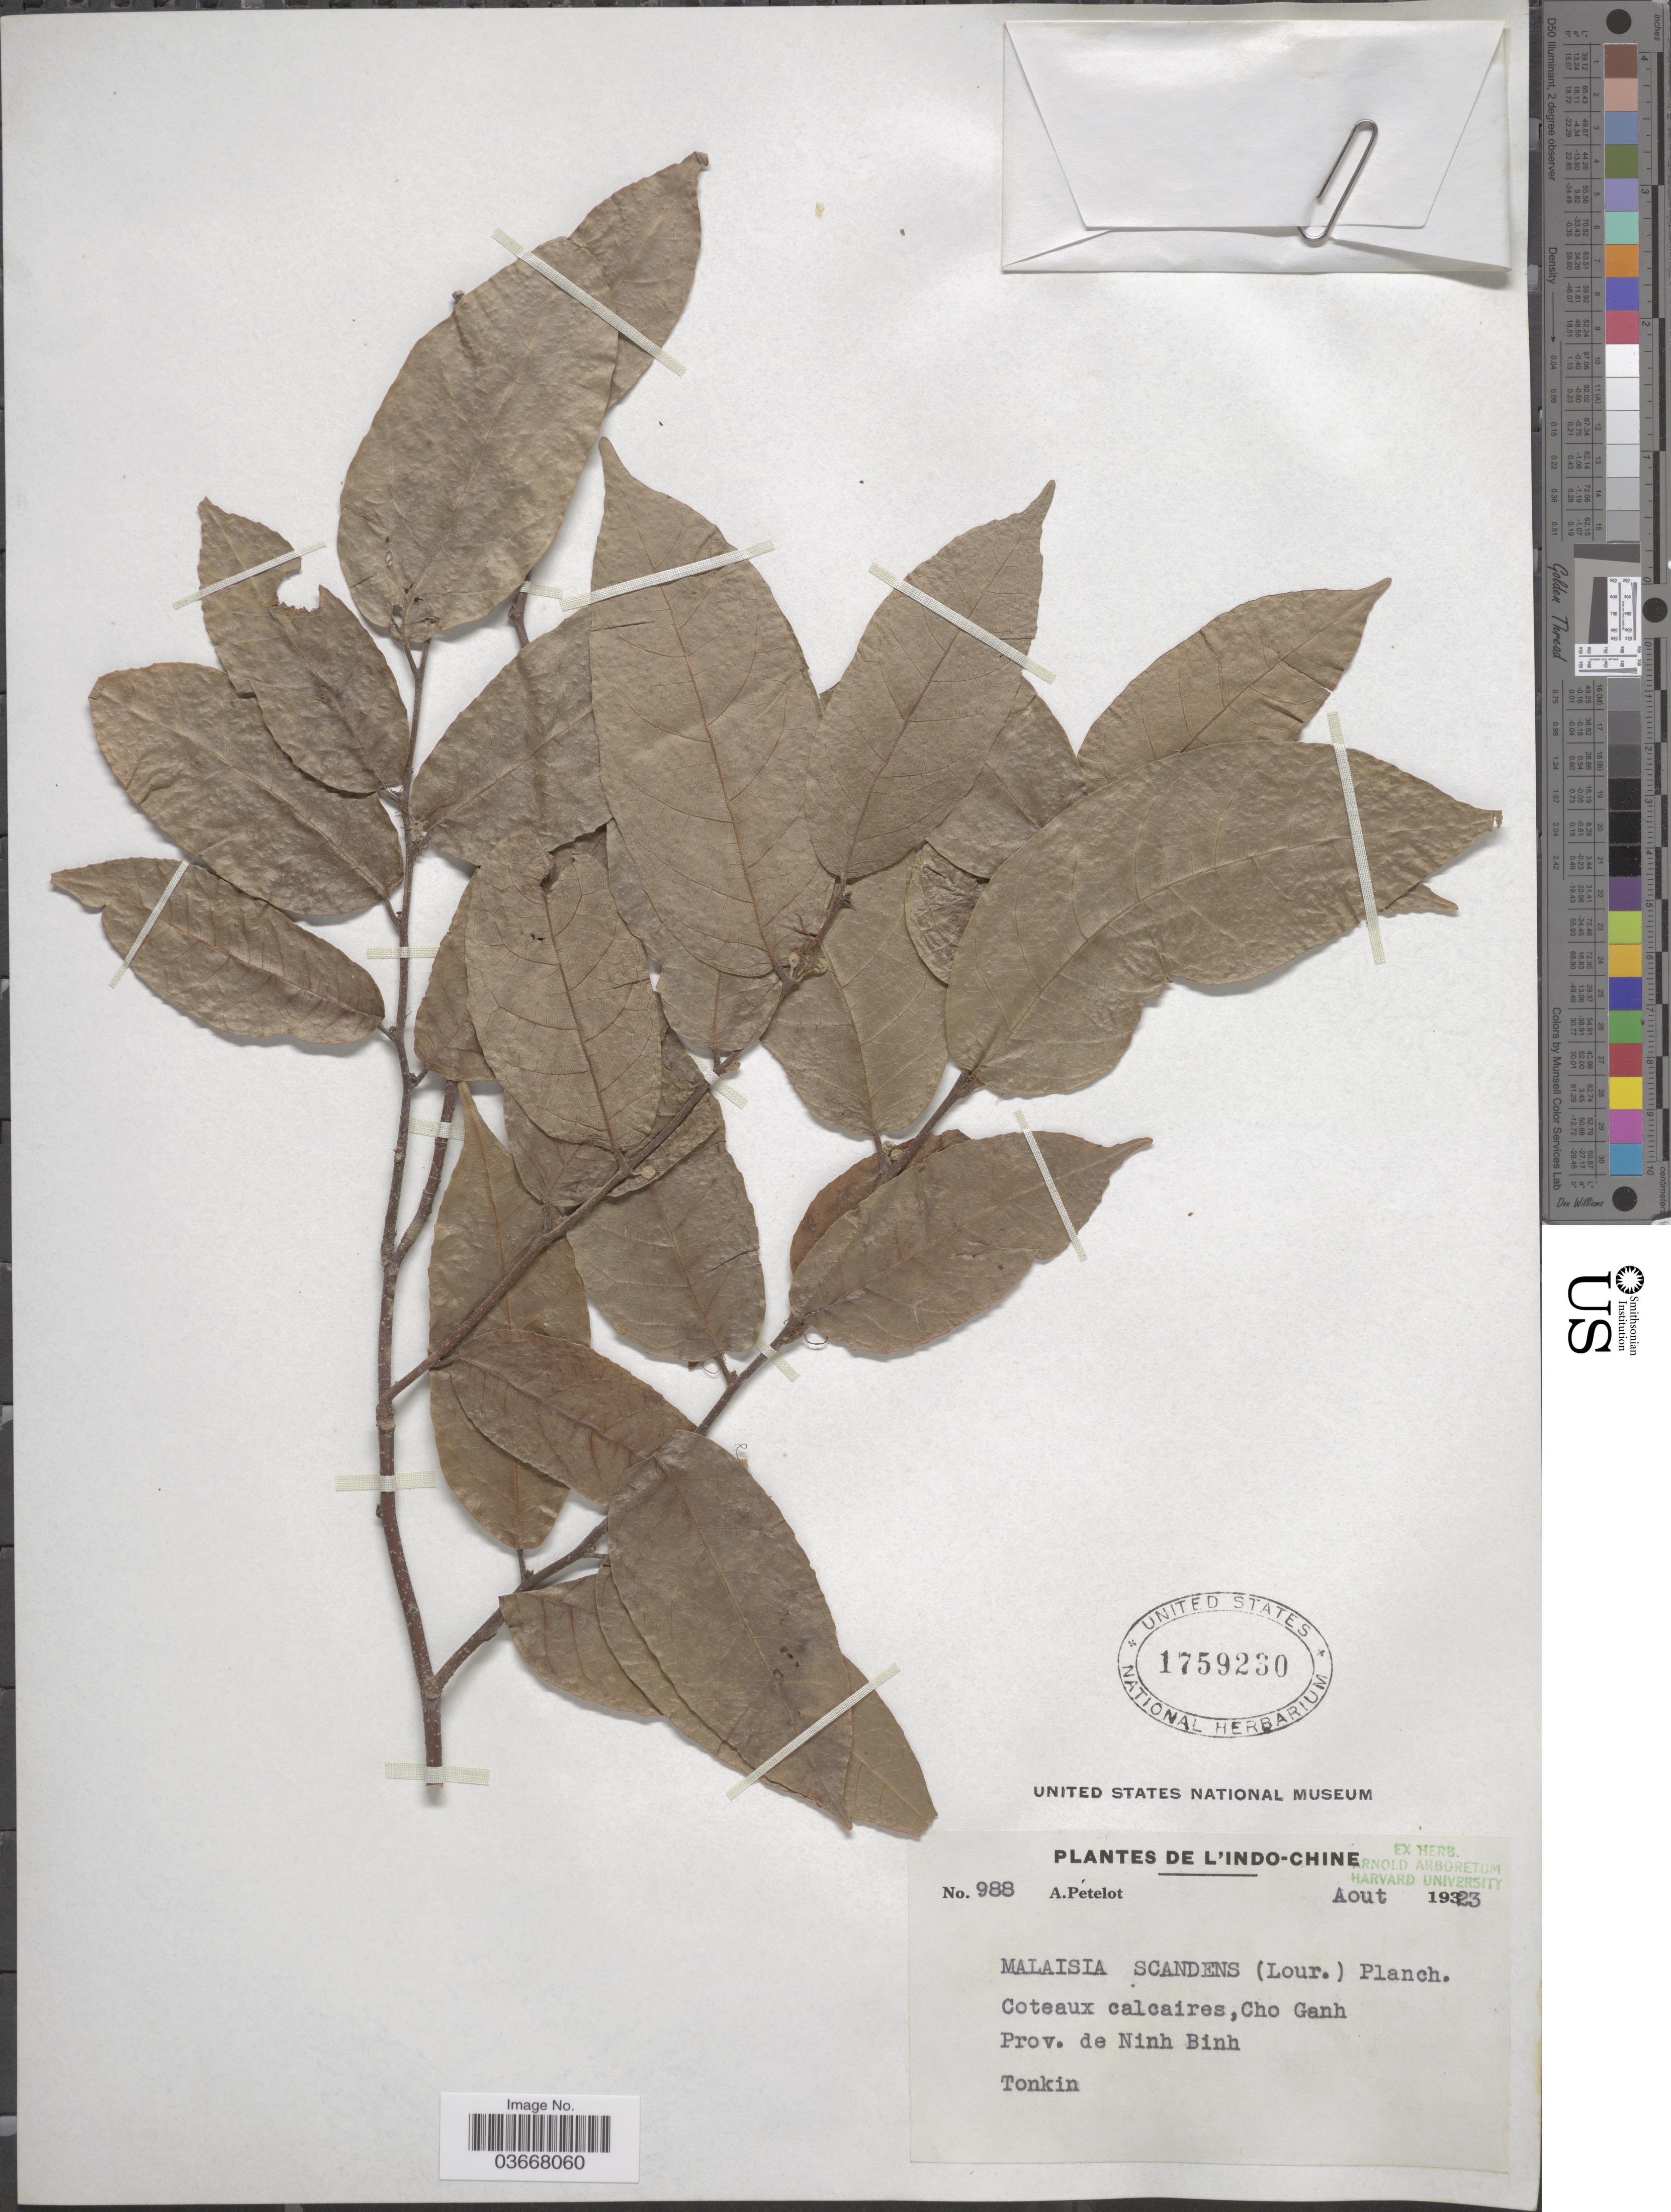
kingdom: Plantae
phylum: Tracheophyta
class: Magnoliopsida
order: Rosales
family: Moraceae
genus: Malaisia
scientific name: Malaisia scandens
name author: (Lour.) Planch.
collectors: A. Petelot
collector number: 988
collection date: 1923-08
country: Vietnam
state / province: Ninh Binh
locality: Indo-Chine. Tonkin.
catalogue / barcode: US 1759230